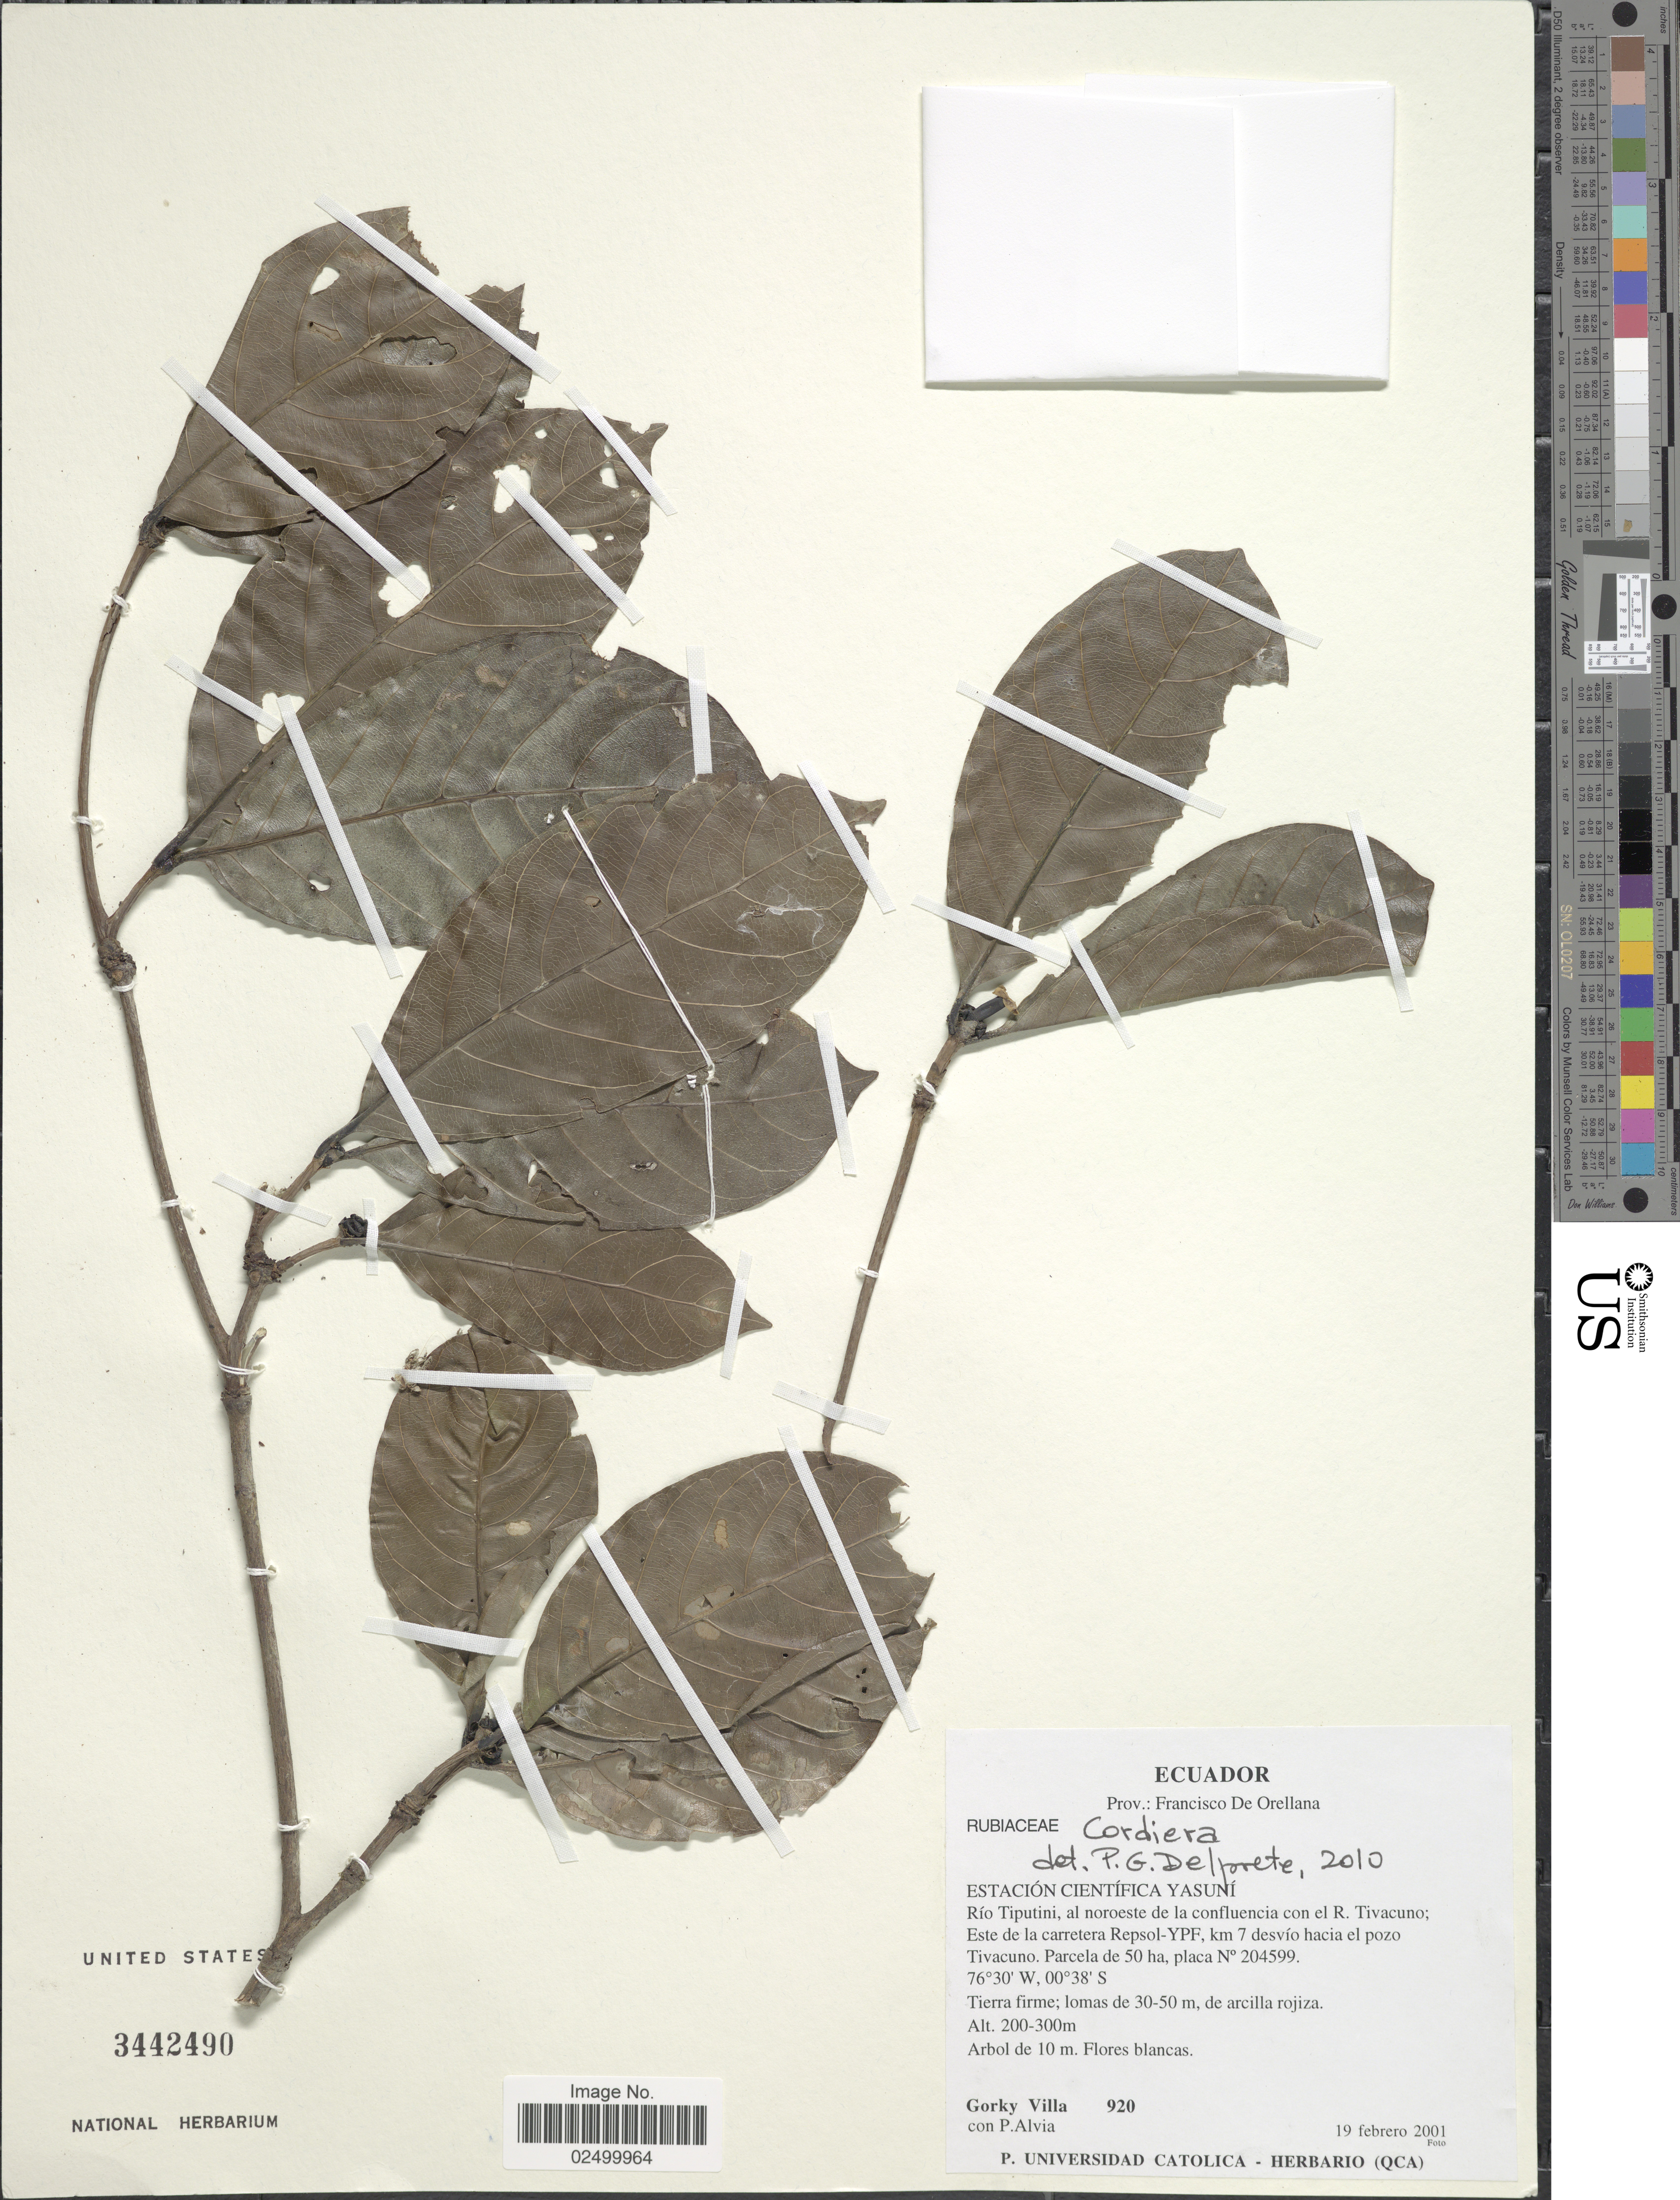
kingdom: Plantae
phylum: Tracheophyta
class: Magnoliopsida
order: Gentianales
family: Rubiaceae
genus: Cordiera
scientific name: Cordiera sp.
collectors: G. Villa & P. Alvia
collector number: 920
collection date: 2001-02-19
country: Ecuador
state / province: Orellana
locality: Prov.: Francisco De Orellana,Eestacion Cientifica Yasuni, Rio Tiputini, al noroeste de la confluencia con el R. Tivacuno; Este de la carretera Repsol-YPF, km 7 desvio hacia el pozo Tivacuno, Parcela de 50 ha, placa N 204599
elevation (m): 200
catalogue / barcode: US 3442490